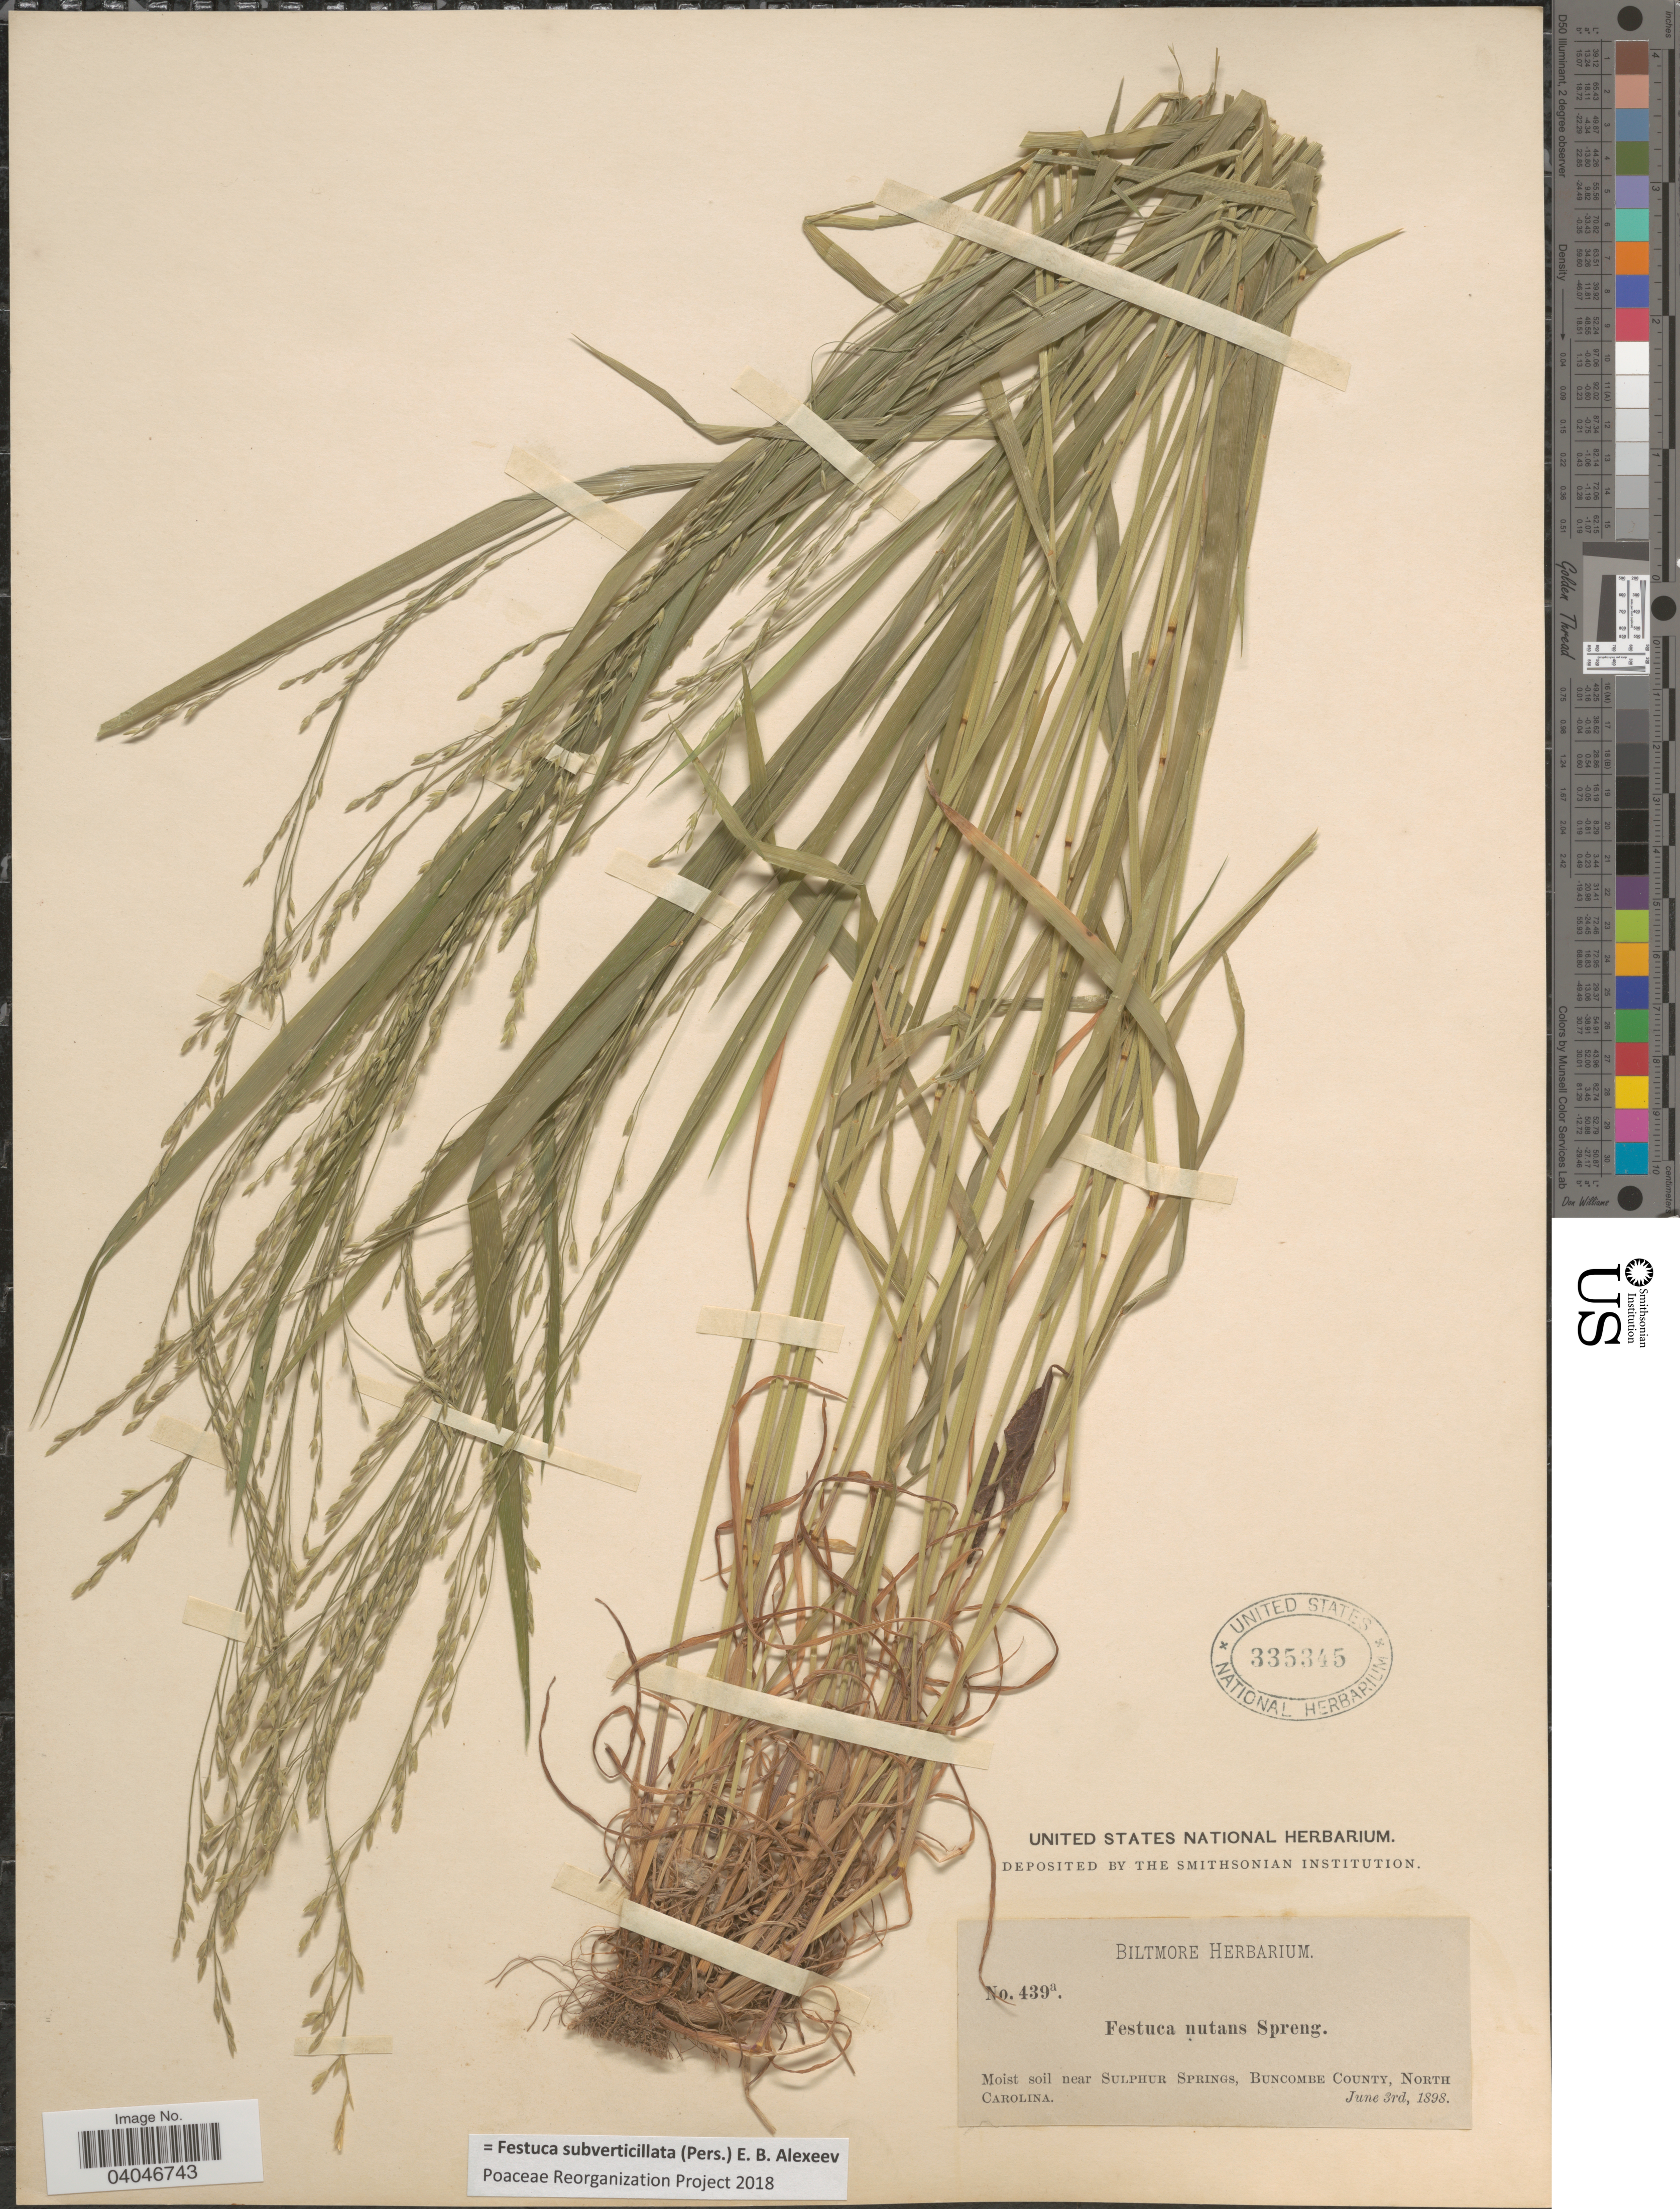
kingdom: Plantae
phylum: Tracheophyta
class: Liliopsida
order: Poales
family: Poaceae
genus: Festuca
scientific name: Festuca subverticillata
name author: (Pers.) E.B. Alexeev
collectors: ex herb. Biltmore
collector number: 439b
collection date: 1898-06-03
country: United States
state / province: North Carolina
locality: Moist soil near Sulphur Springs, Buncombe County.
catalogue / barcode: US 335345